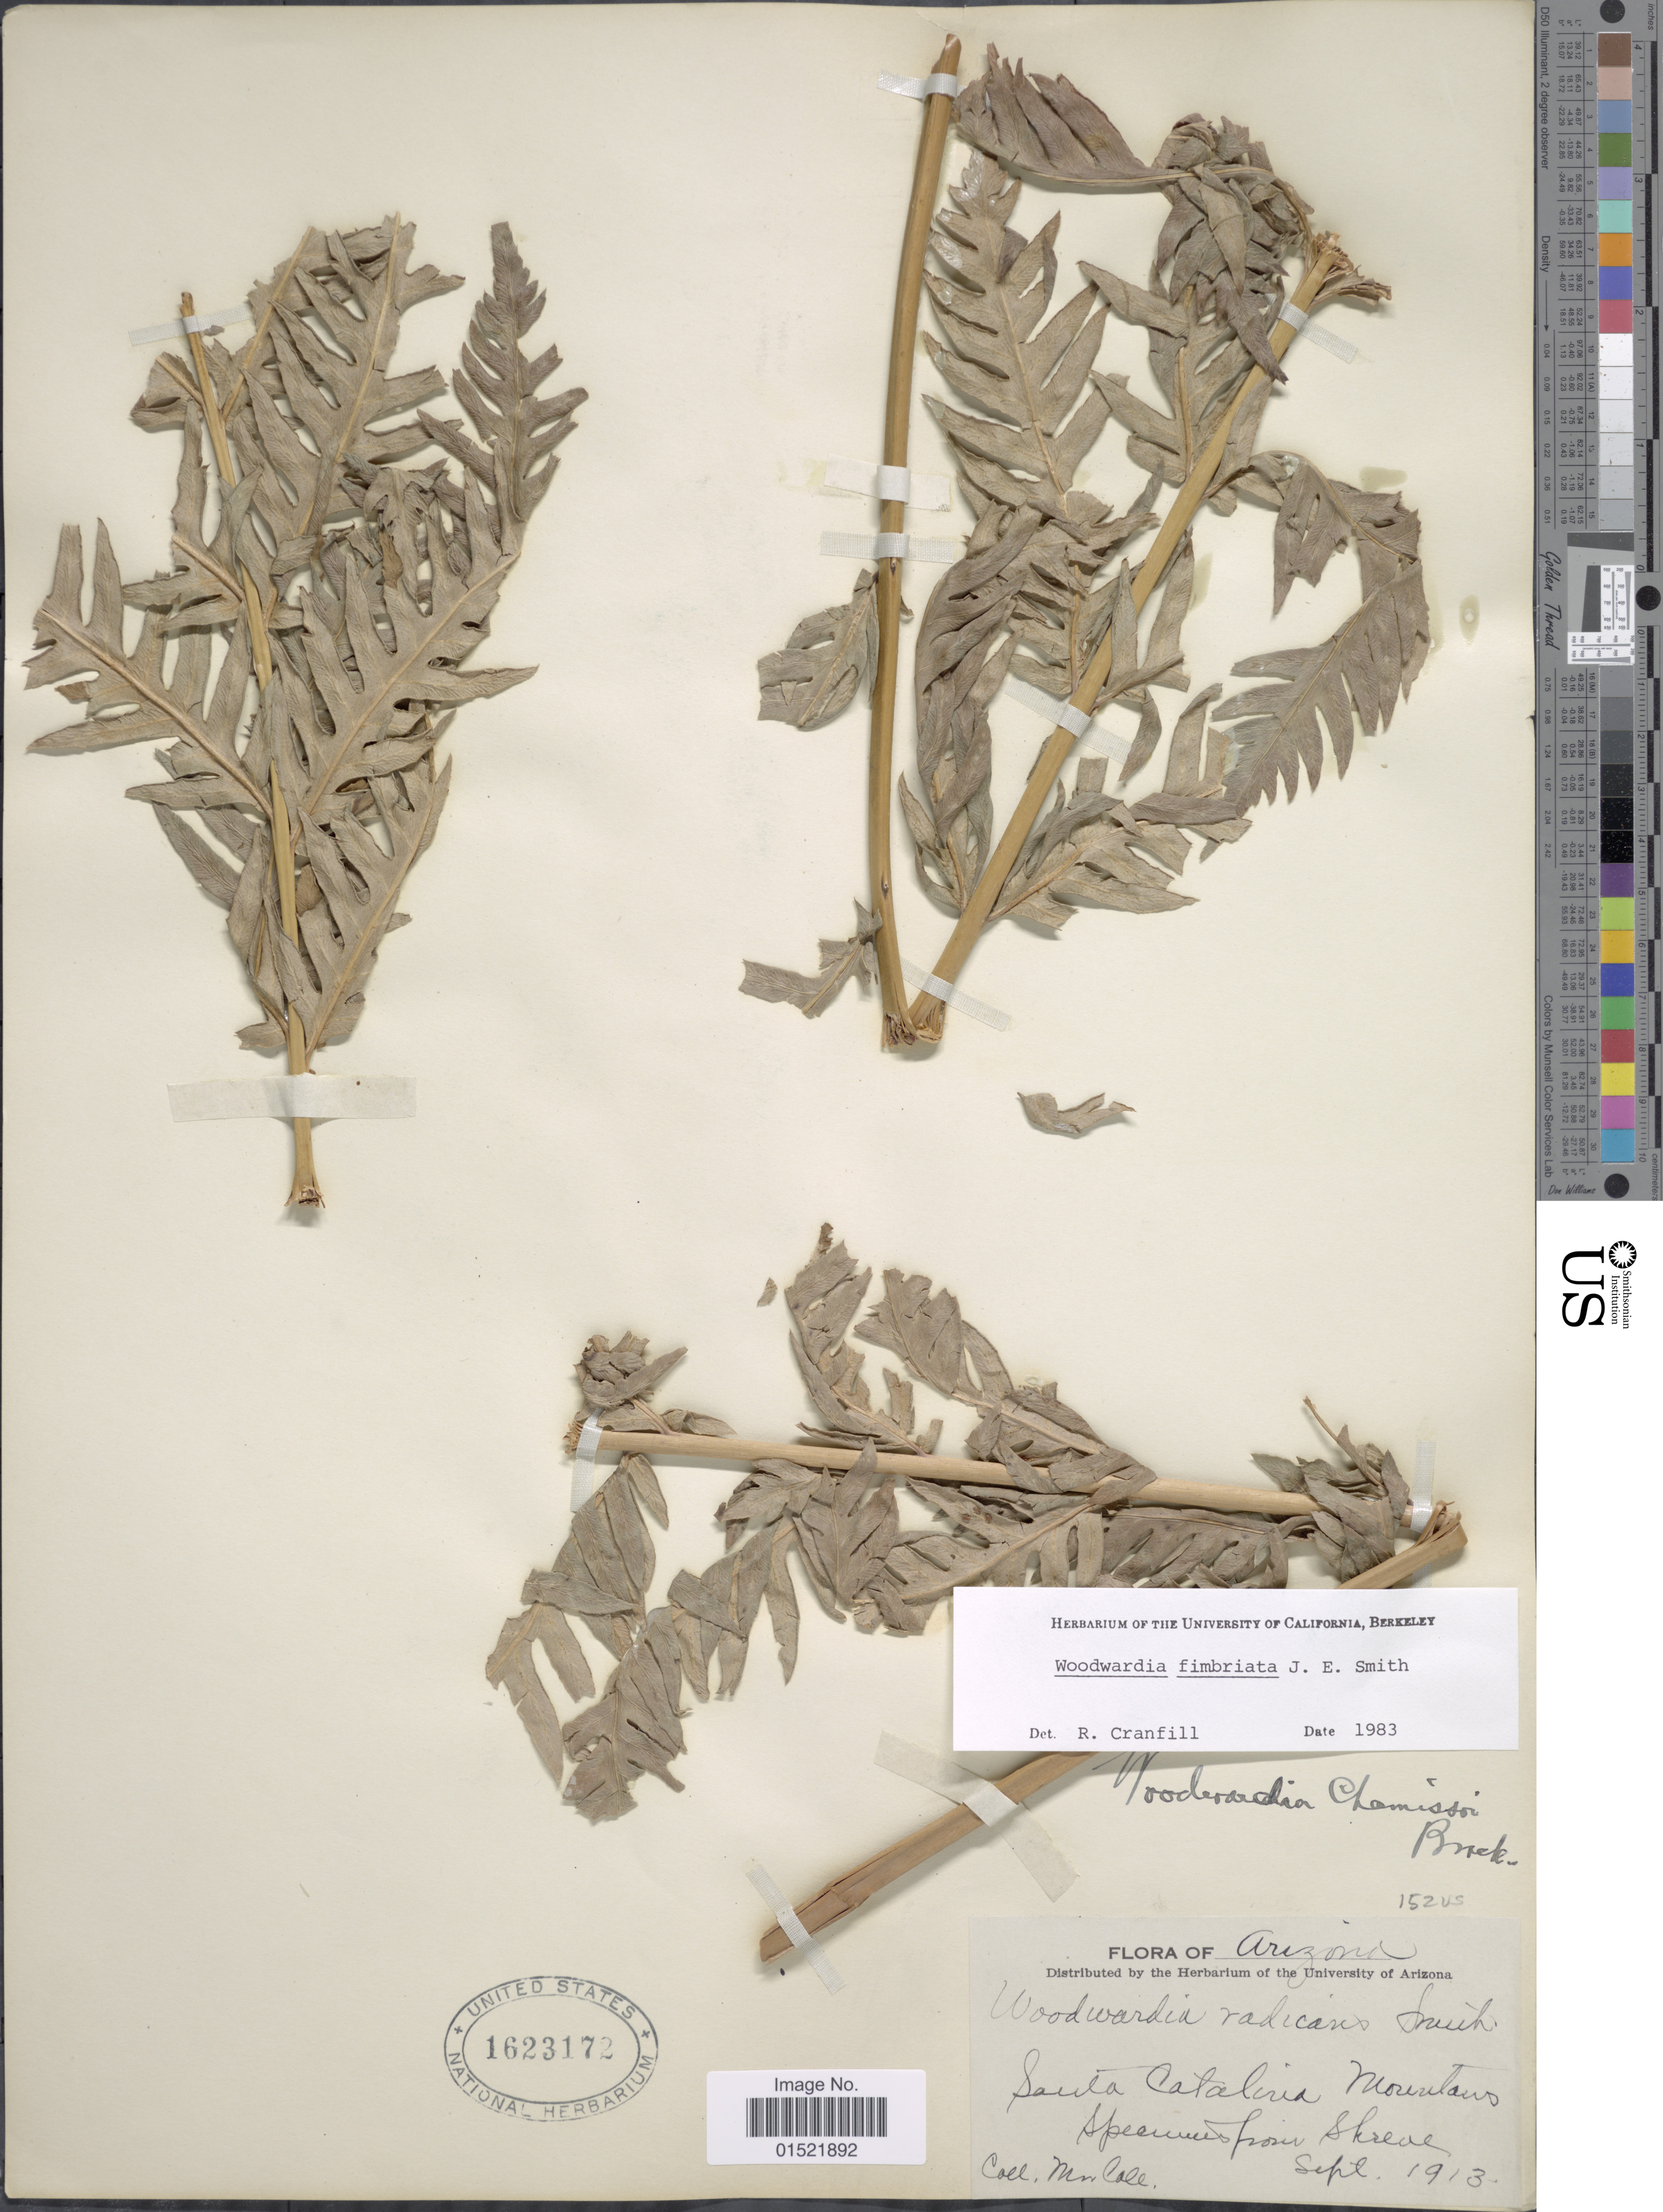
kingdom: Plantae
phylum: Tracheophyta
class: Polypodiopsida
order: Polypodiales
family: Blechnaceae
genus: Woodwardia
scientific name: Woodwardia fimbriata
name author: Sm.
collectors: -. Mccall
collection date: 1913-09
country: United States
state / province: Arizona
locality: Santa Catalina Mountains,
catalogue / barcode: US 1623172